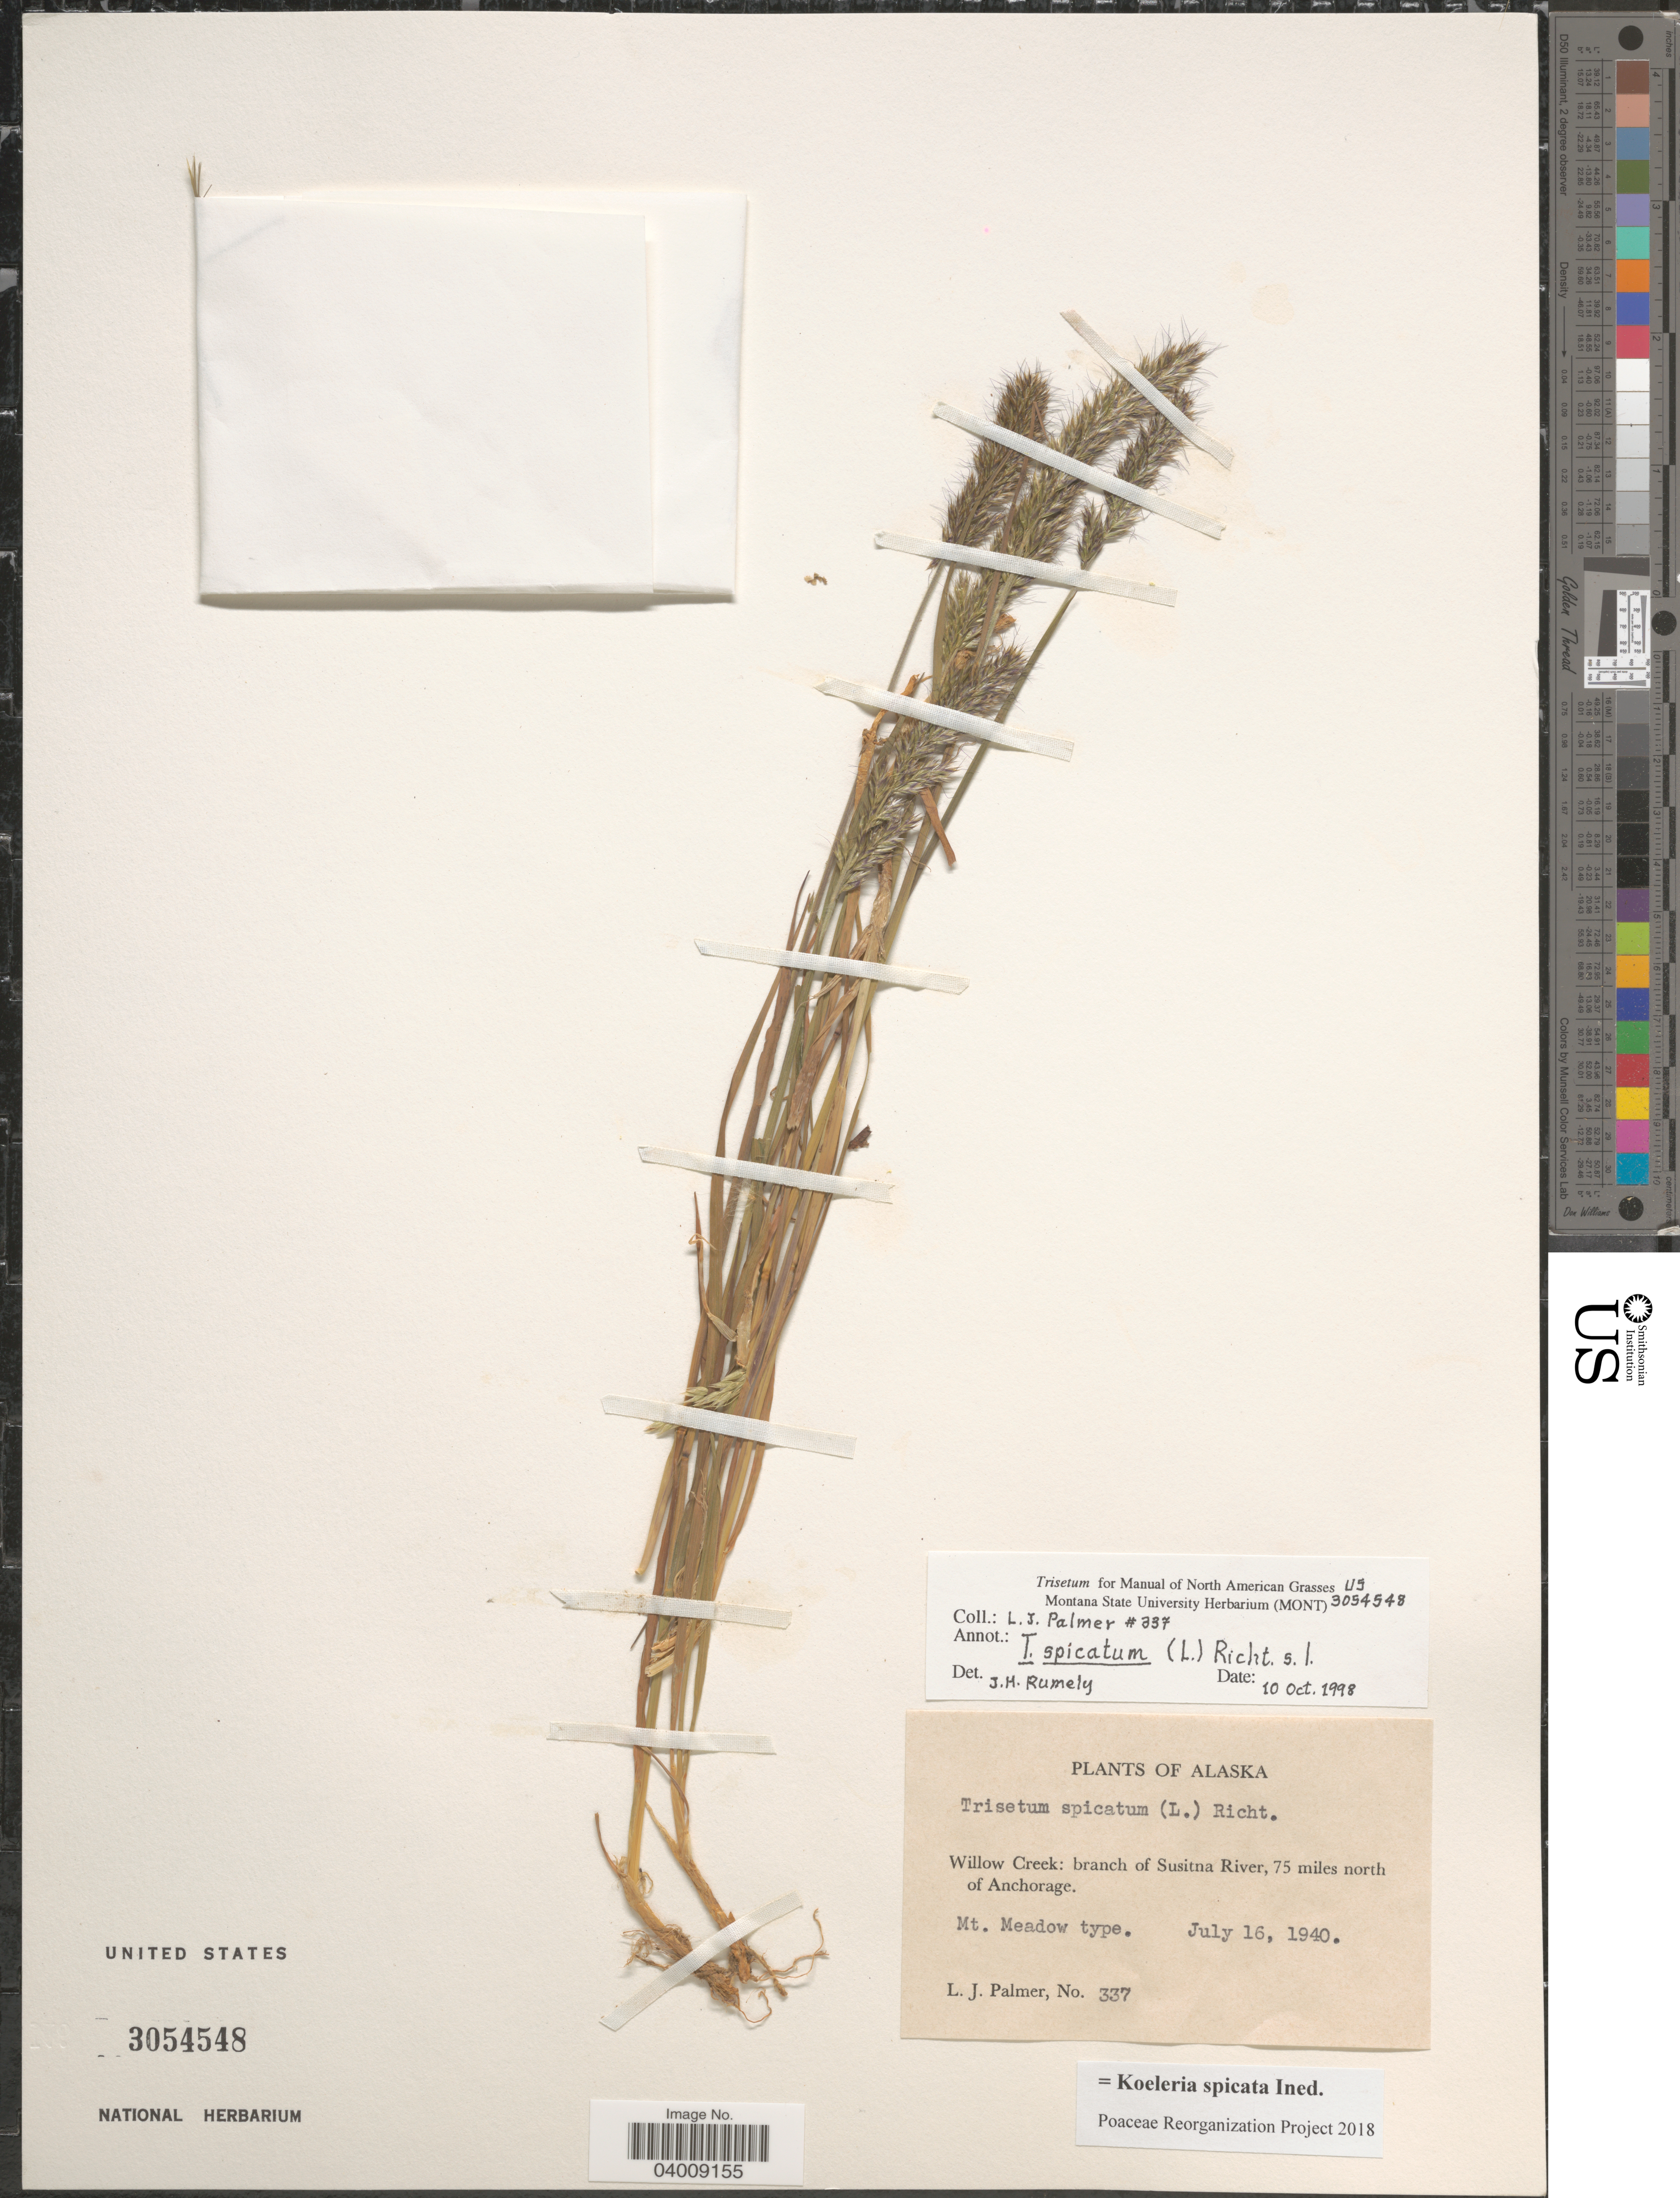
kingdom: Plantae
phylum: Tracheophyta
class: Liliopsida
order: Poales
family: Poaceae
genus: Koeleria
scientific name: Koeleria spicata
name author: (L.) Barberá et al.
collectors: L. J. Palmer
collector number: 337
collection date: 1940-07-16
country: United States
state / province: Alaska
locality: Willow Creek: branch of Susitna River, 75 miles north of Anchorage. Mt. Meadow type.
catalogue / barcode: US 3054548